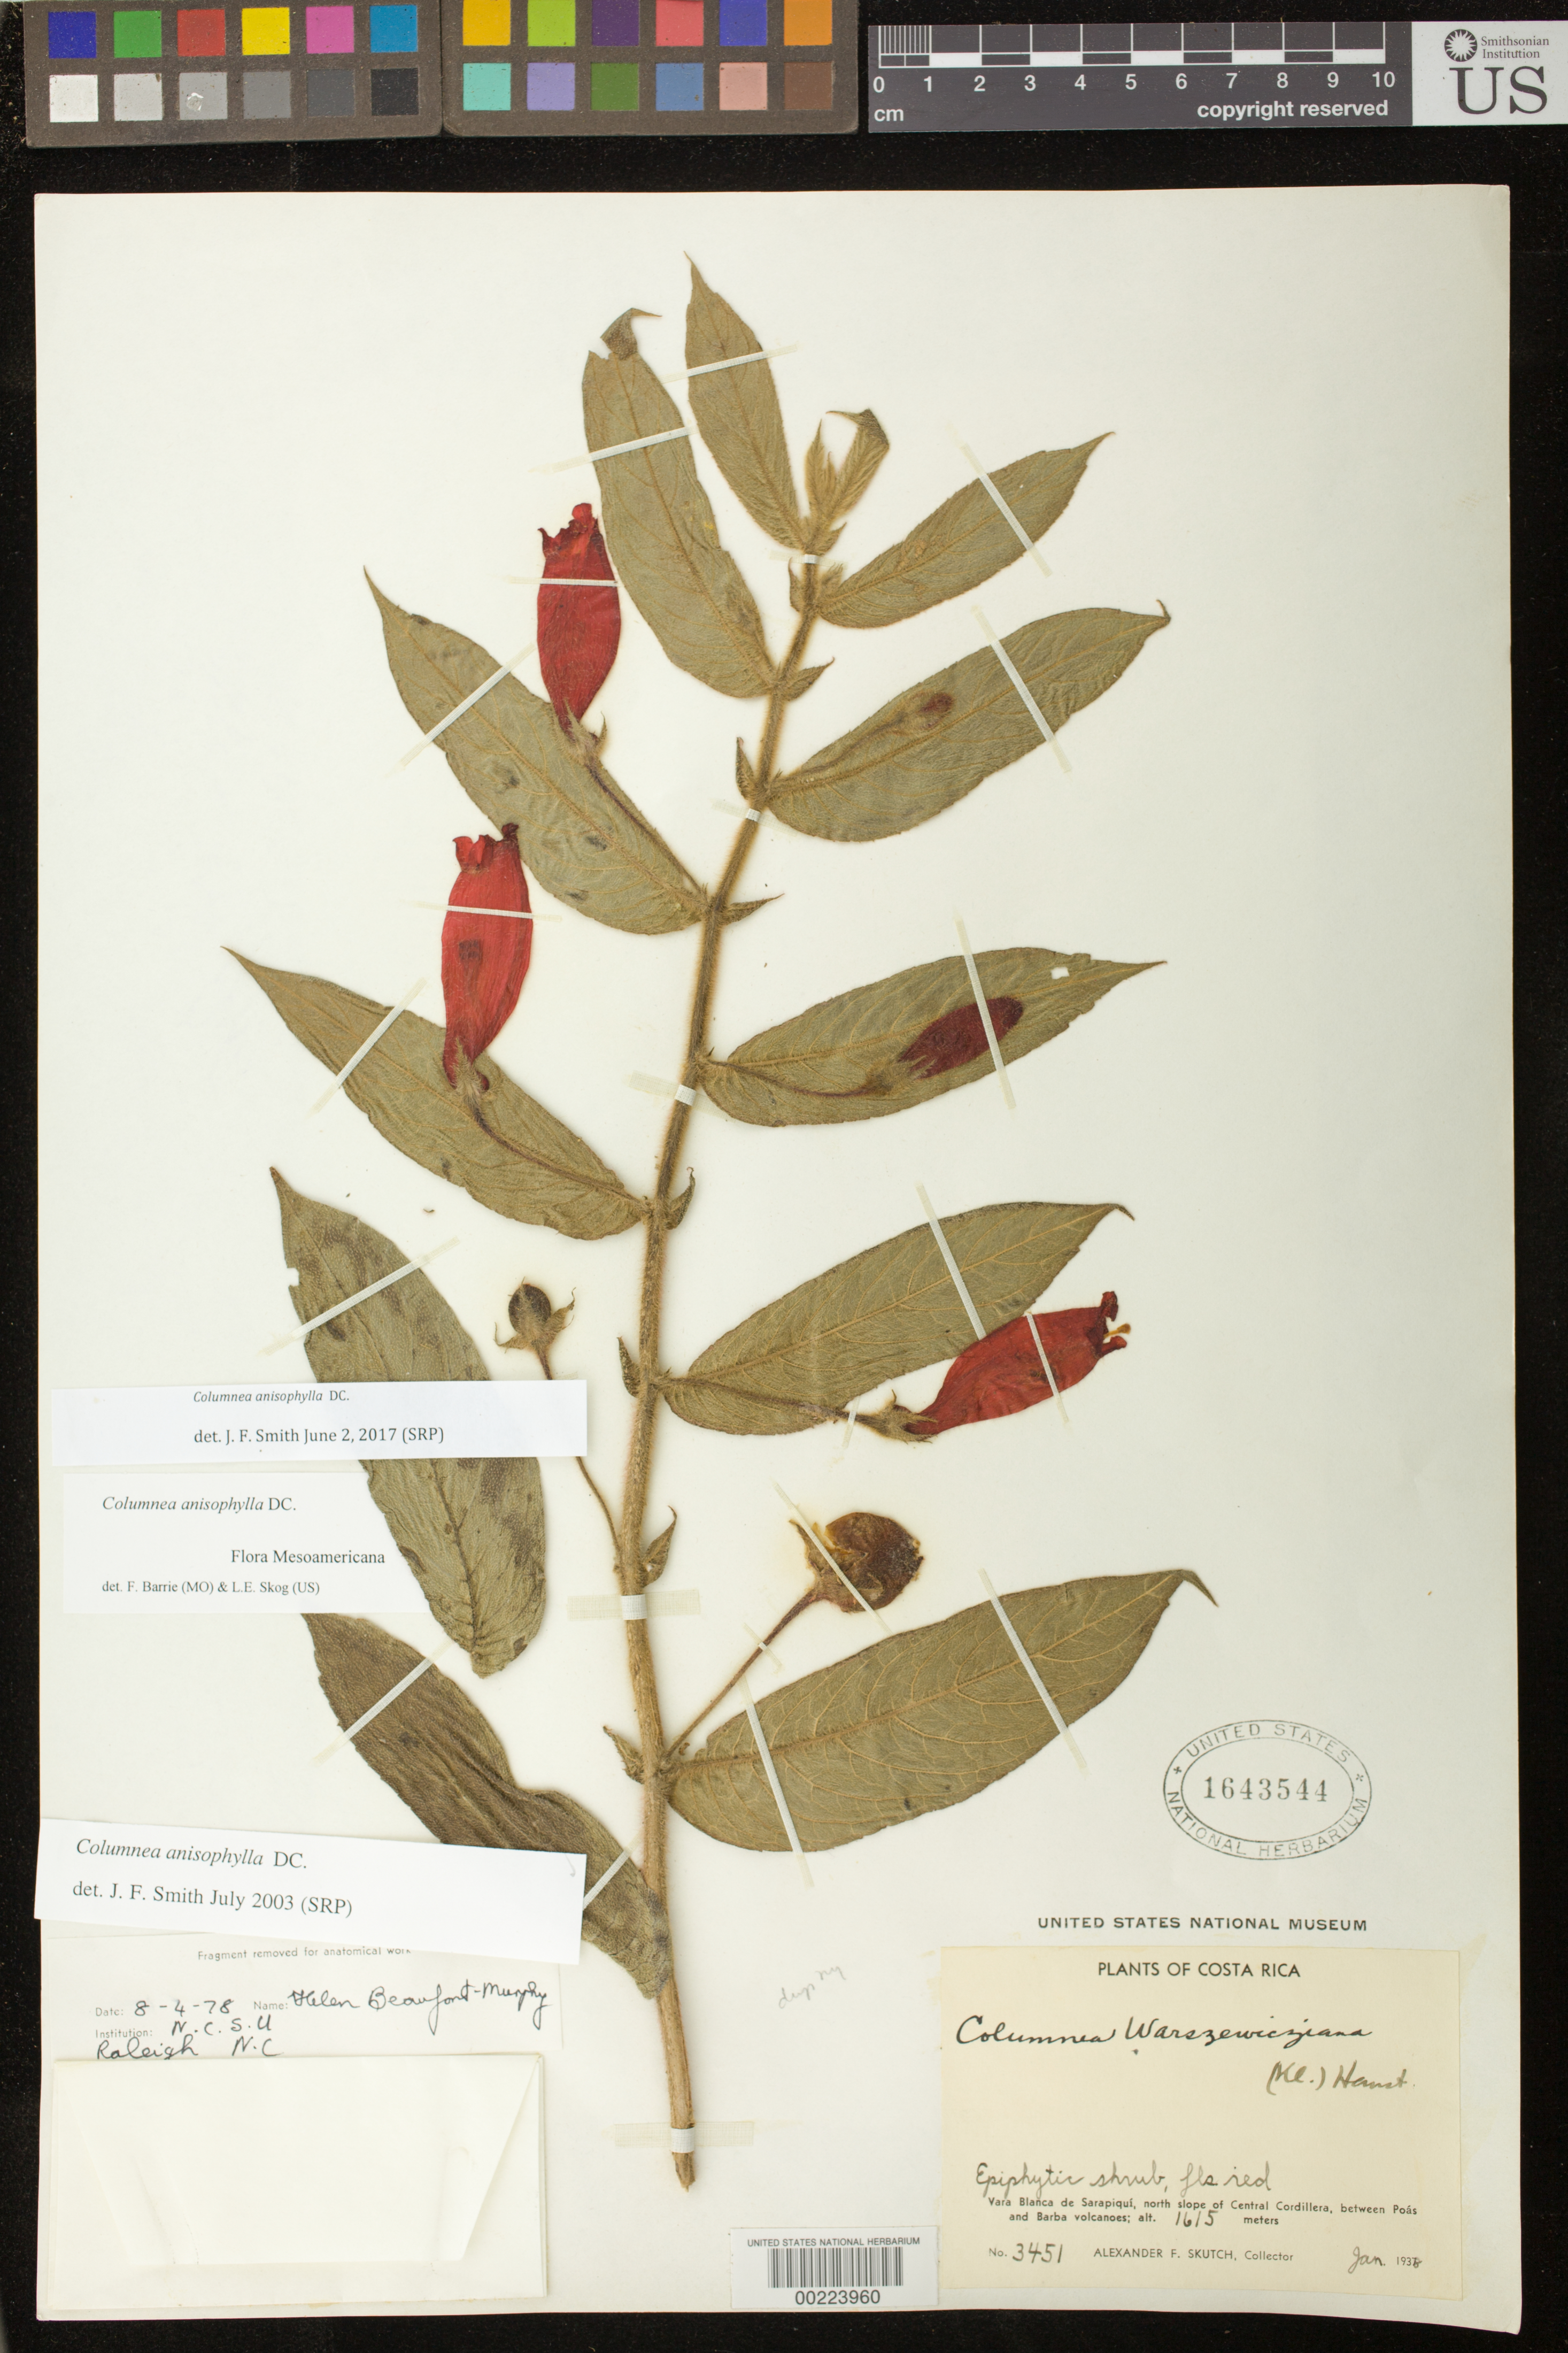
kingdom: Plantae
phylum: Tracheophyta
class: Magnoliopsida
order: Lamiales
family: Gesneriaceae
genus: Columnea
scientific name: Columnea anisophylla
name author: DC.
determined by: Smith, J. F.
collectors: A. F. Skutch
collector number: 3451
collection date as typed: Jan 1938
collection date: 1938-01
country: Costa Rica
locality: Vara Blanca de Sarapiqui, N slope of Central Cordillera, between Poas and Barba volcanoes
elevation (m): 1615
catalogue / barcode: US 1643544